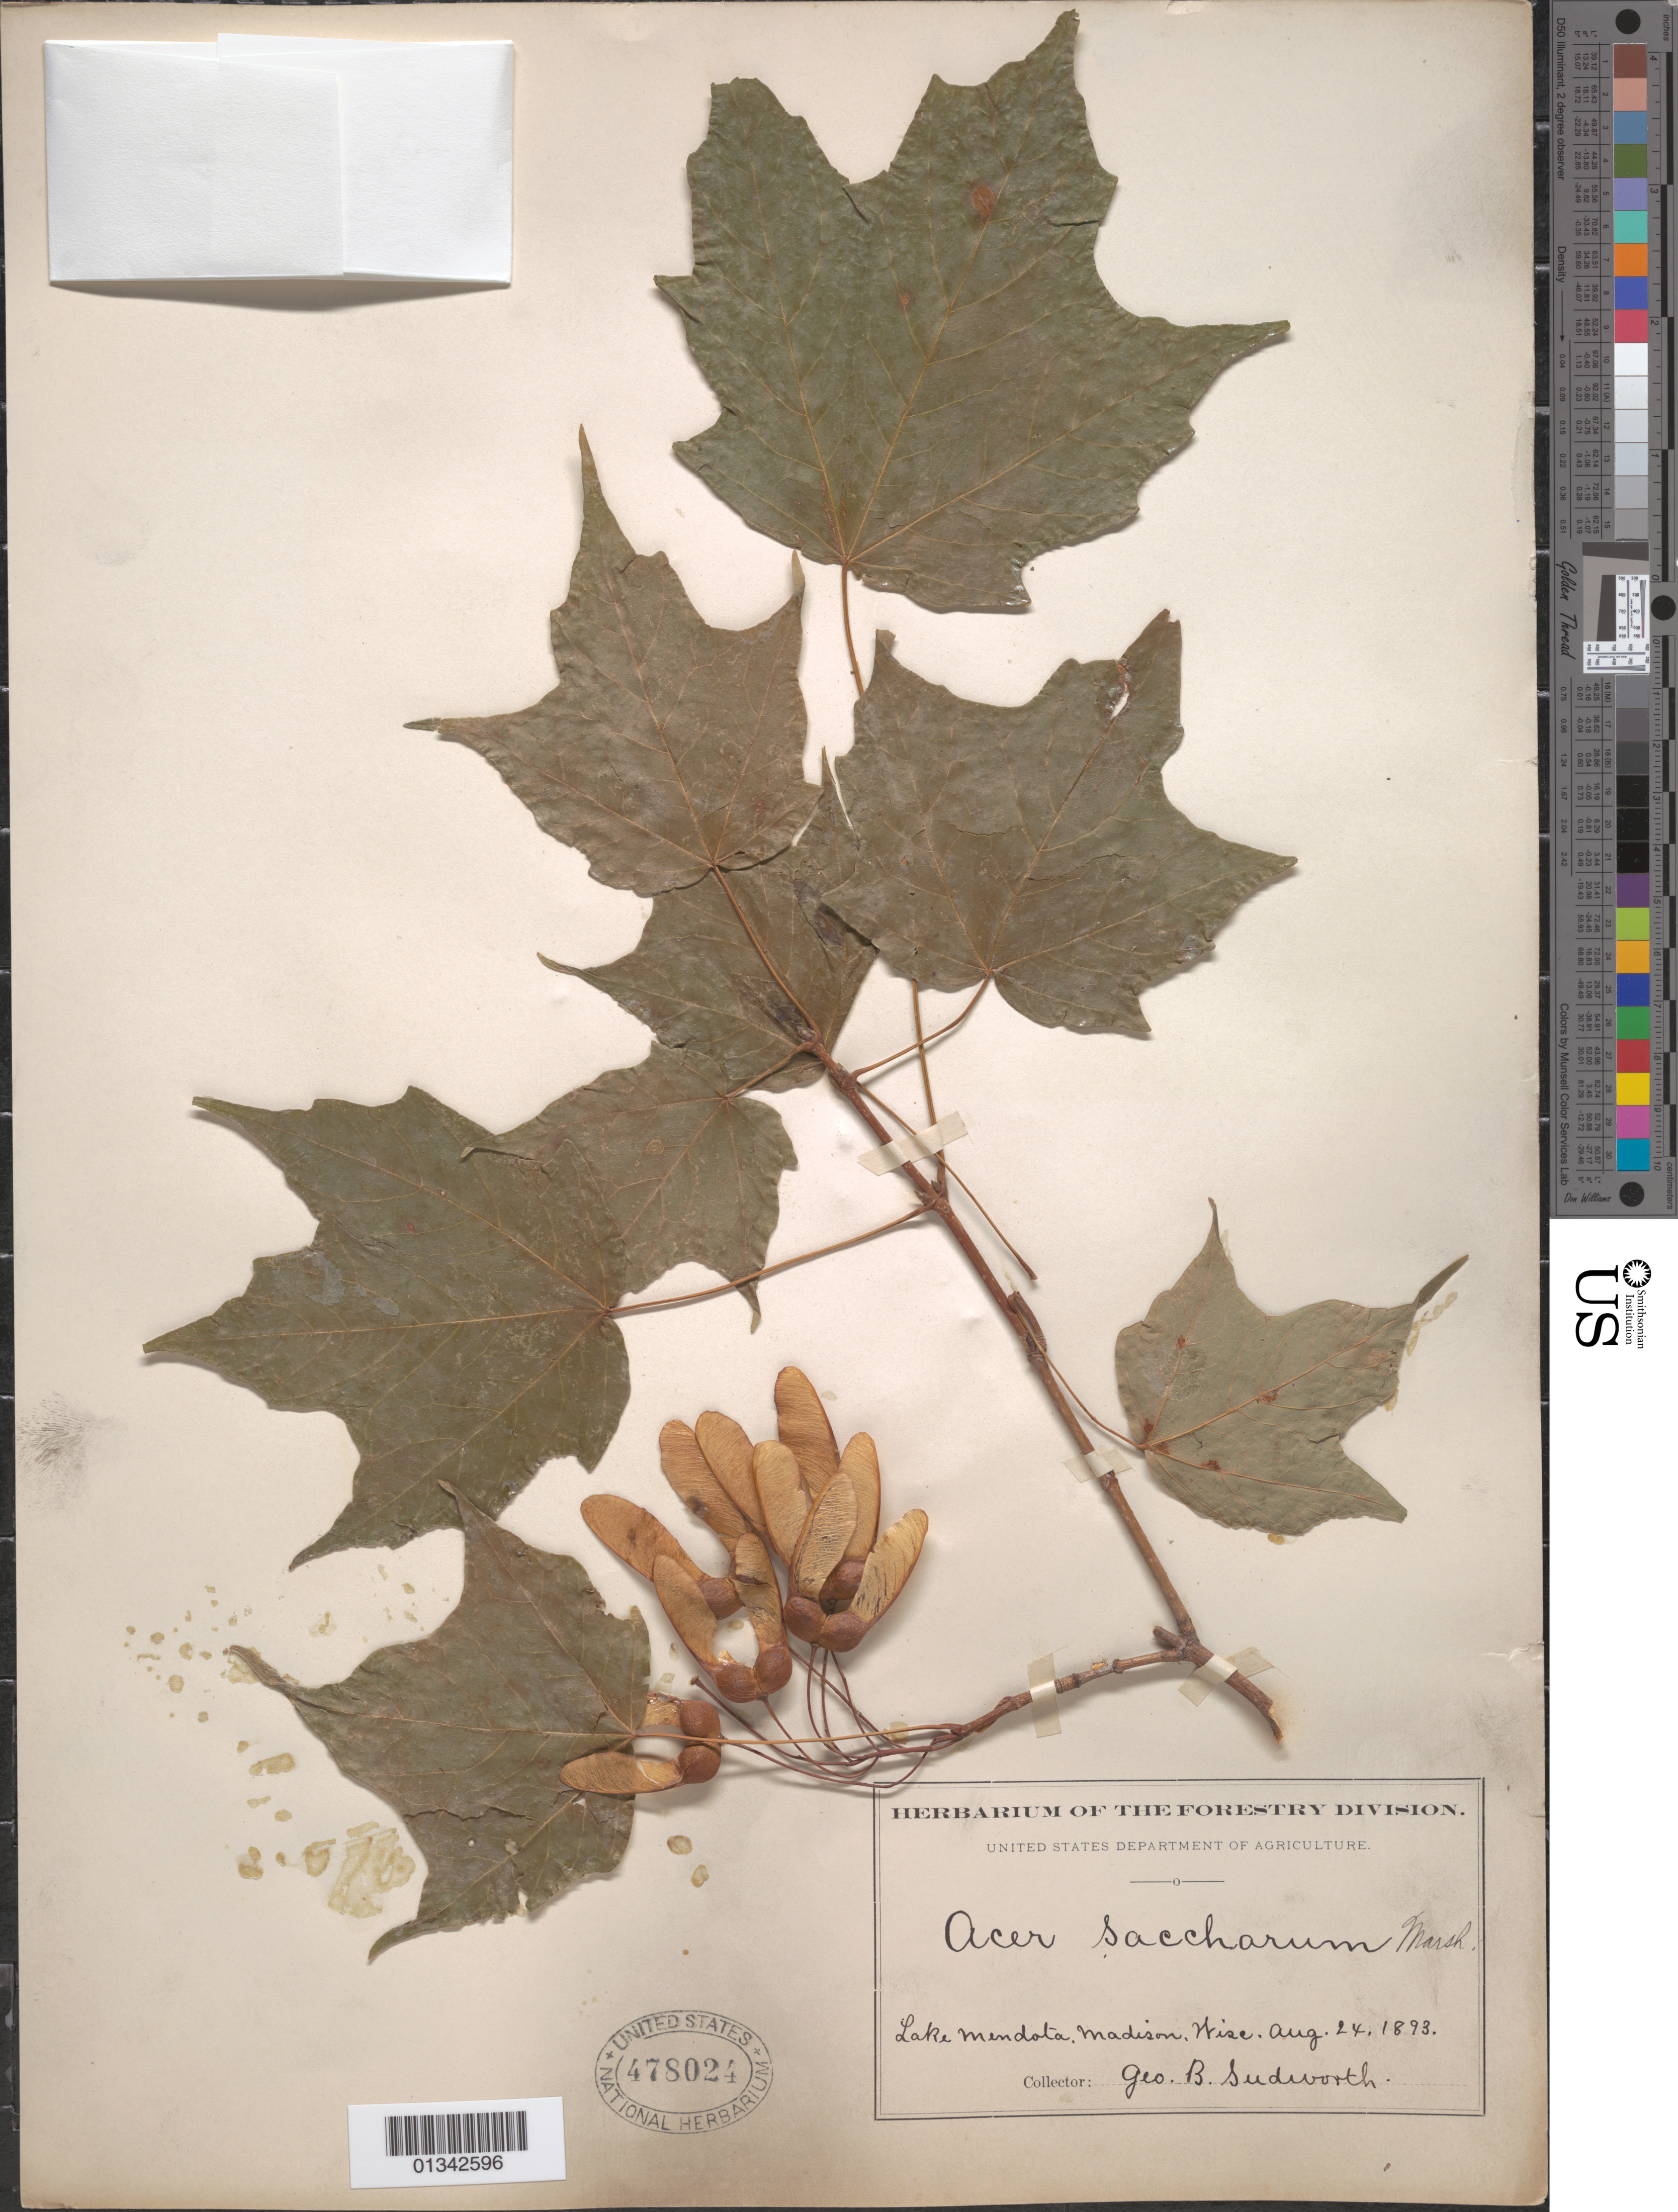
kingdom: Plantae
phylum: Tracheophyta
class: Magnoliopsida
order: Sapindales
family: Sapindaceae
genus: Acer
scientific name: Acer saccharum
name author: Marshall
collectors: G. B. Sudworth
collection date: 1898-08-24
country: United States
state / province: Wisconsin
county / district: Dane County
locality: Lake Mendota, Madison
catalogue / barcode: US 478024